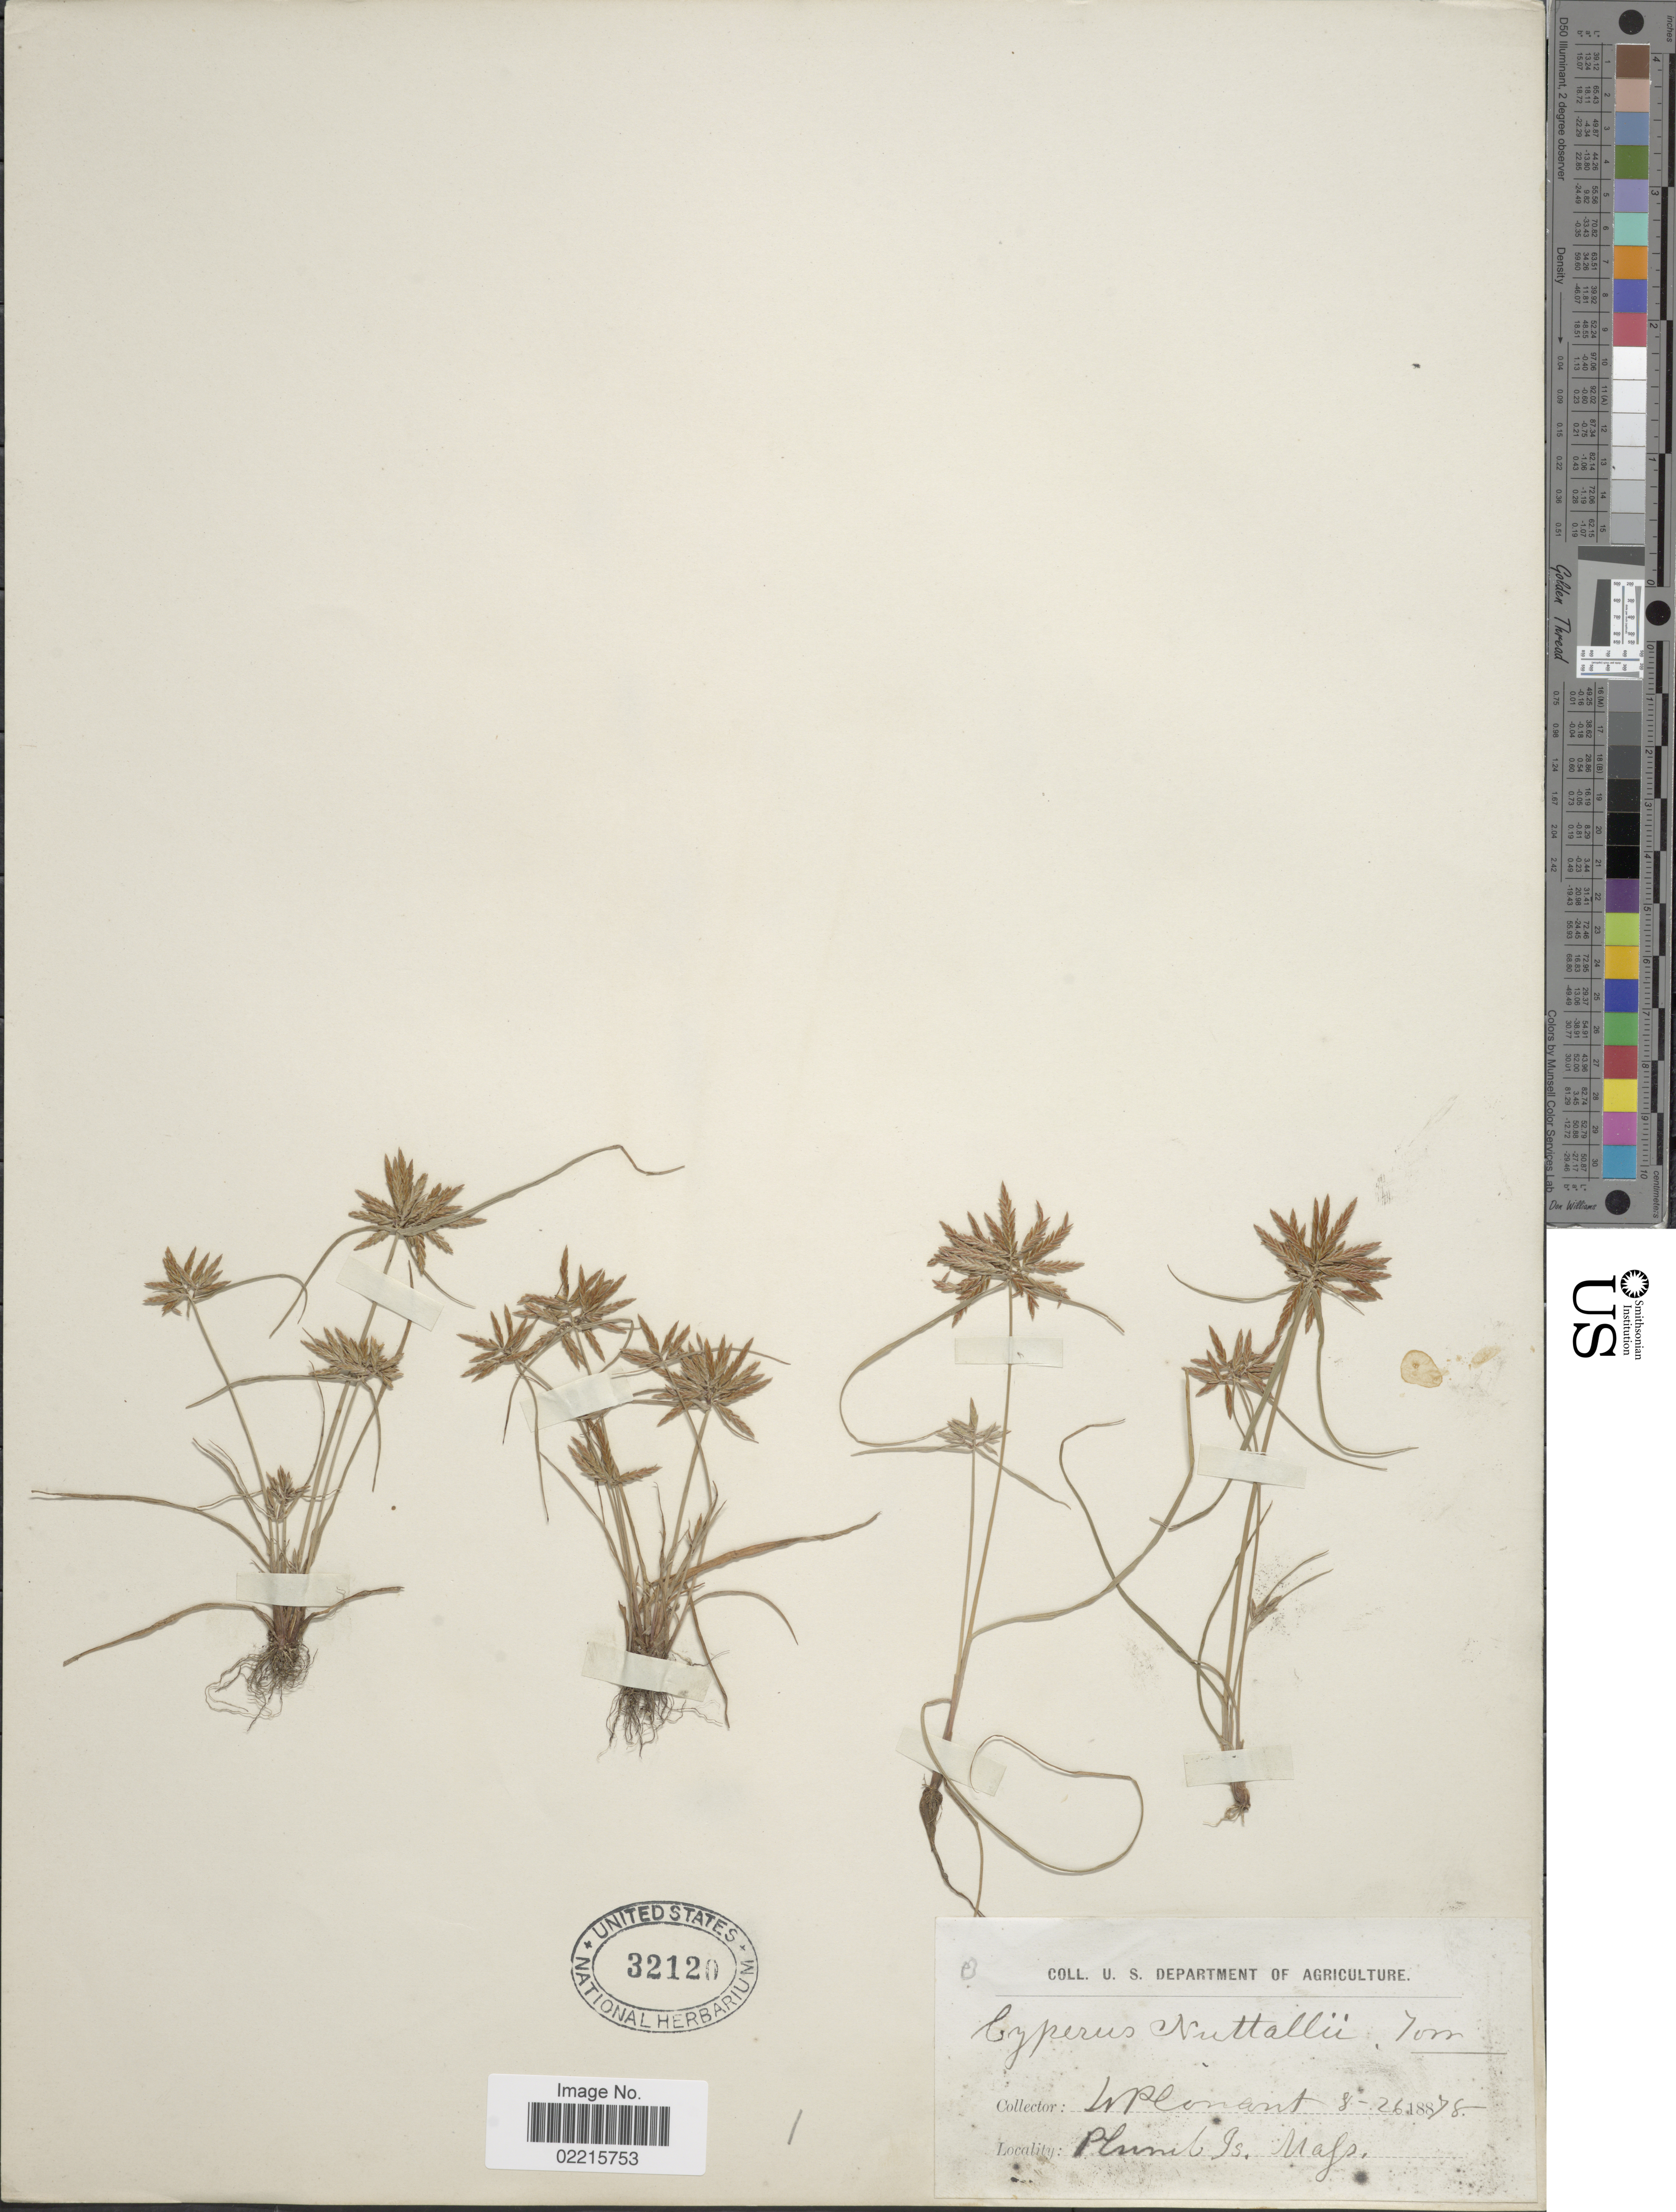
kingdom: Plantae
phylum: Tracheophyta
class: Liliopsida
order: Poales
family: Cyperaceae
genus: Cyperus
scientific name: Cyperus filicinus Vahl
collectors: W. P. Conant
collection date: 1878-08-26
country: United States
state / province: Massachusetts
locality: Plum Is.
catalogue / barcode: US 32120